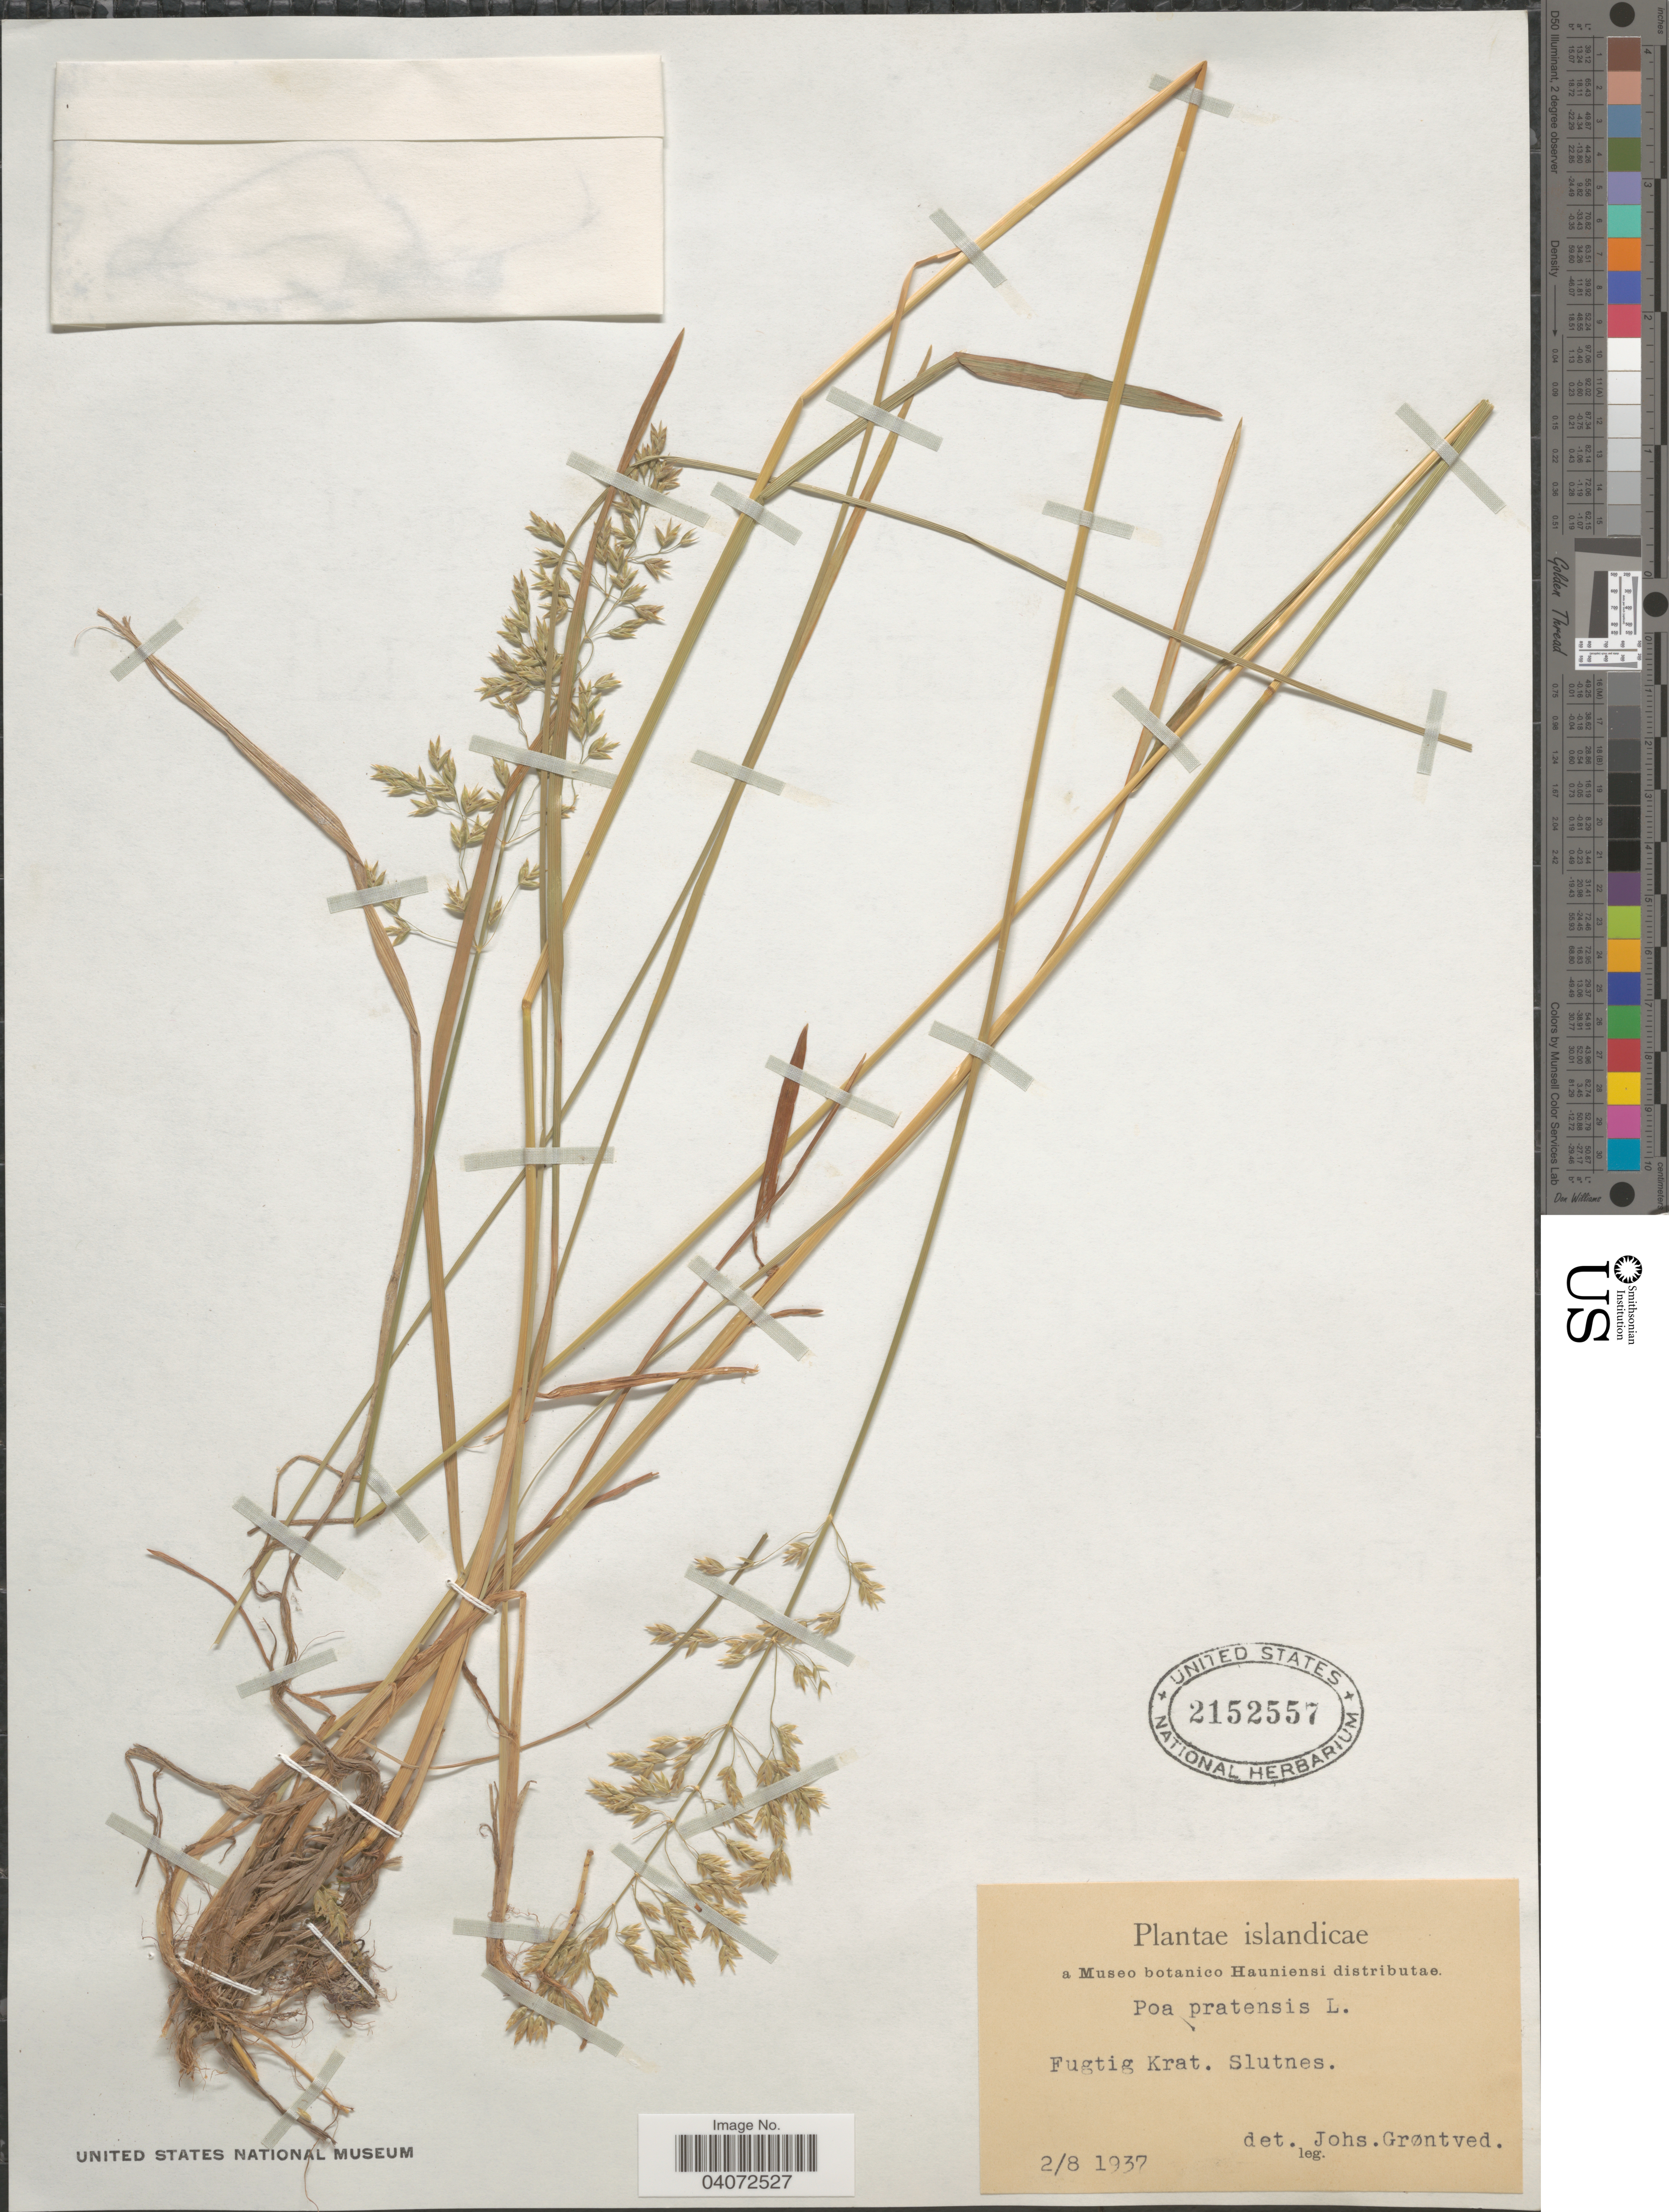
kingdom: Plantae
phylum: Tracheophyta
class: Liliopsida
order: Poales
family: Poaceae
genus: Poa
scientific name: Poa pratensis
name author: L.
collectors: J. Gröntved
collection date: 1937-08-02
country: Iceland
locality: Islandicae. Fugtig Krat. Slutnes.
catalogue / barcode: US 2152557